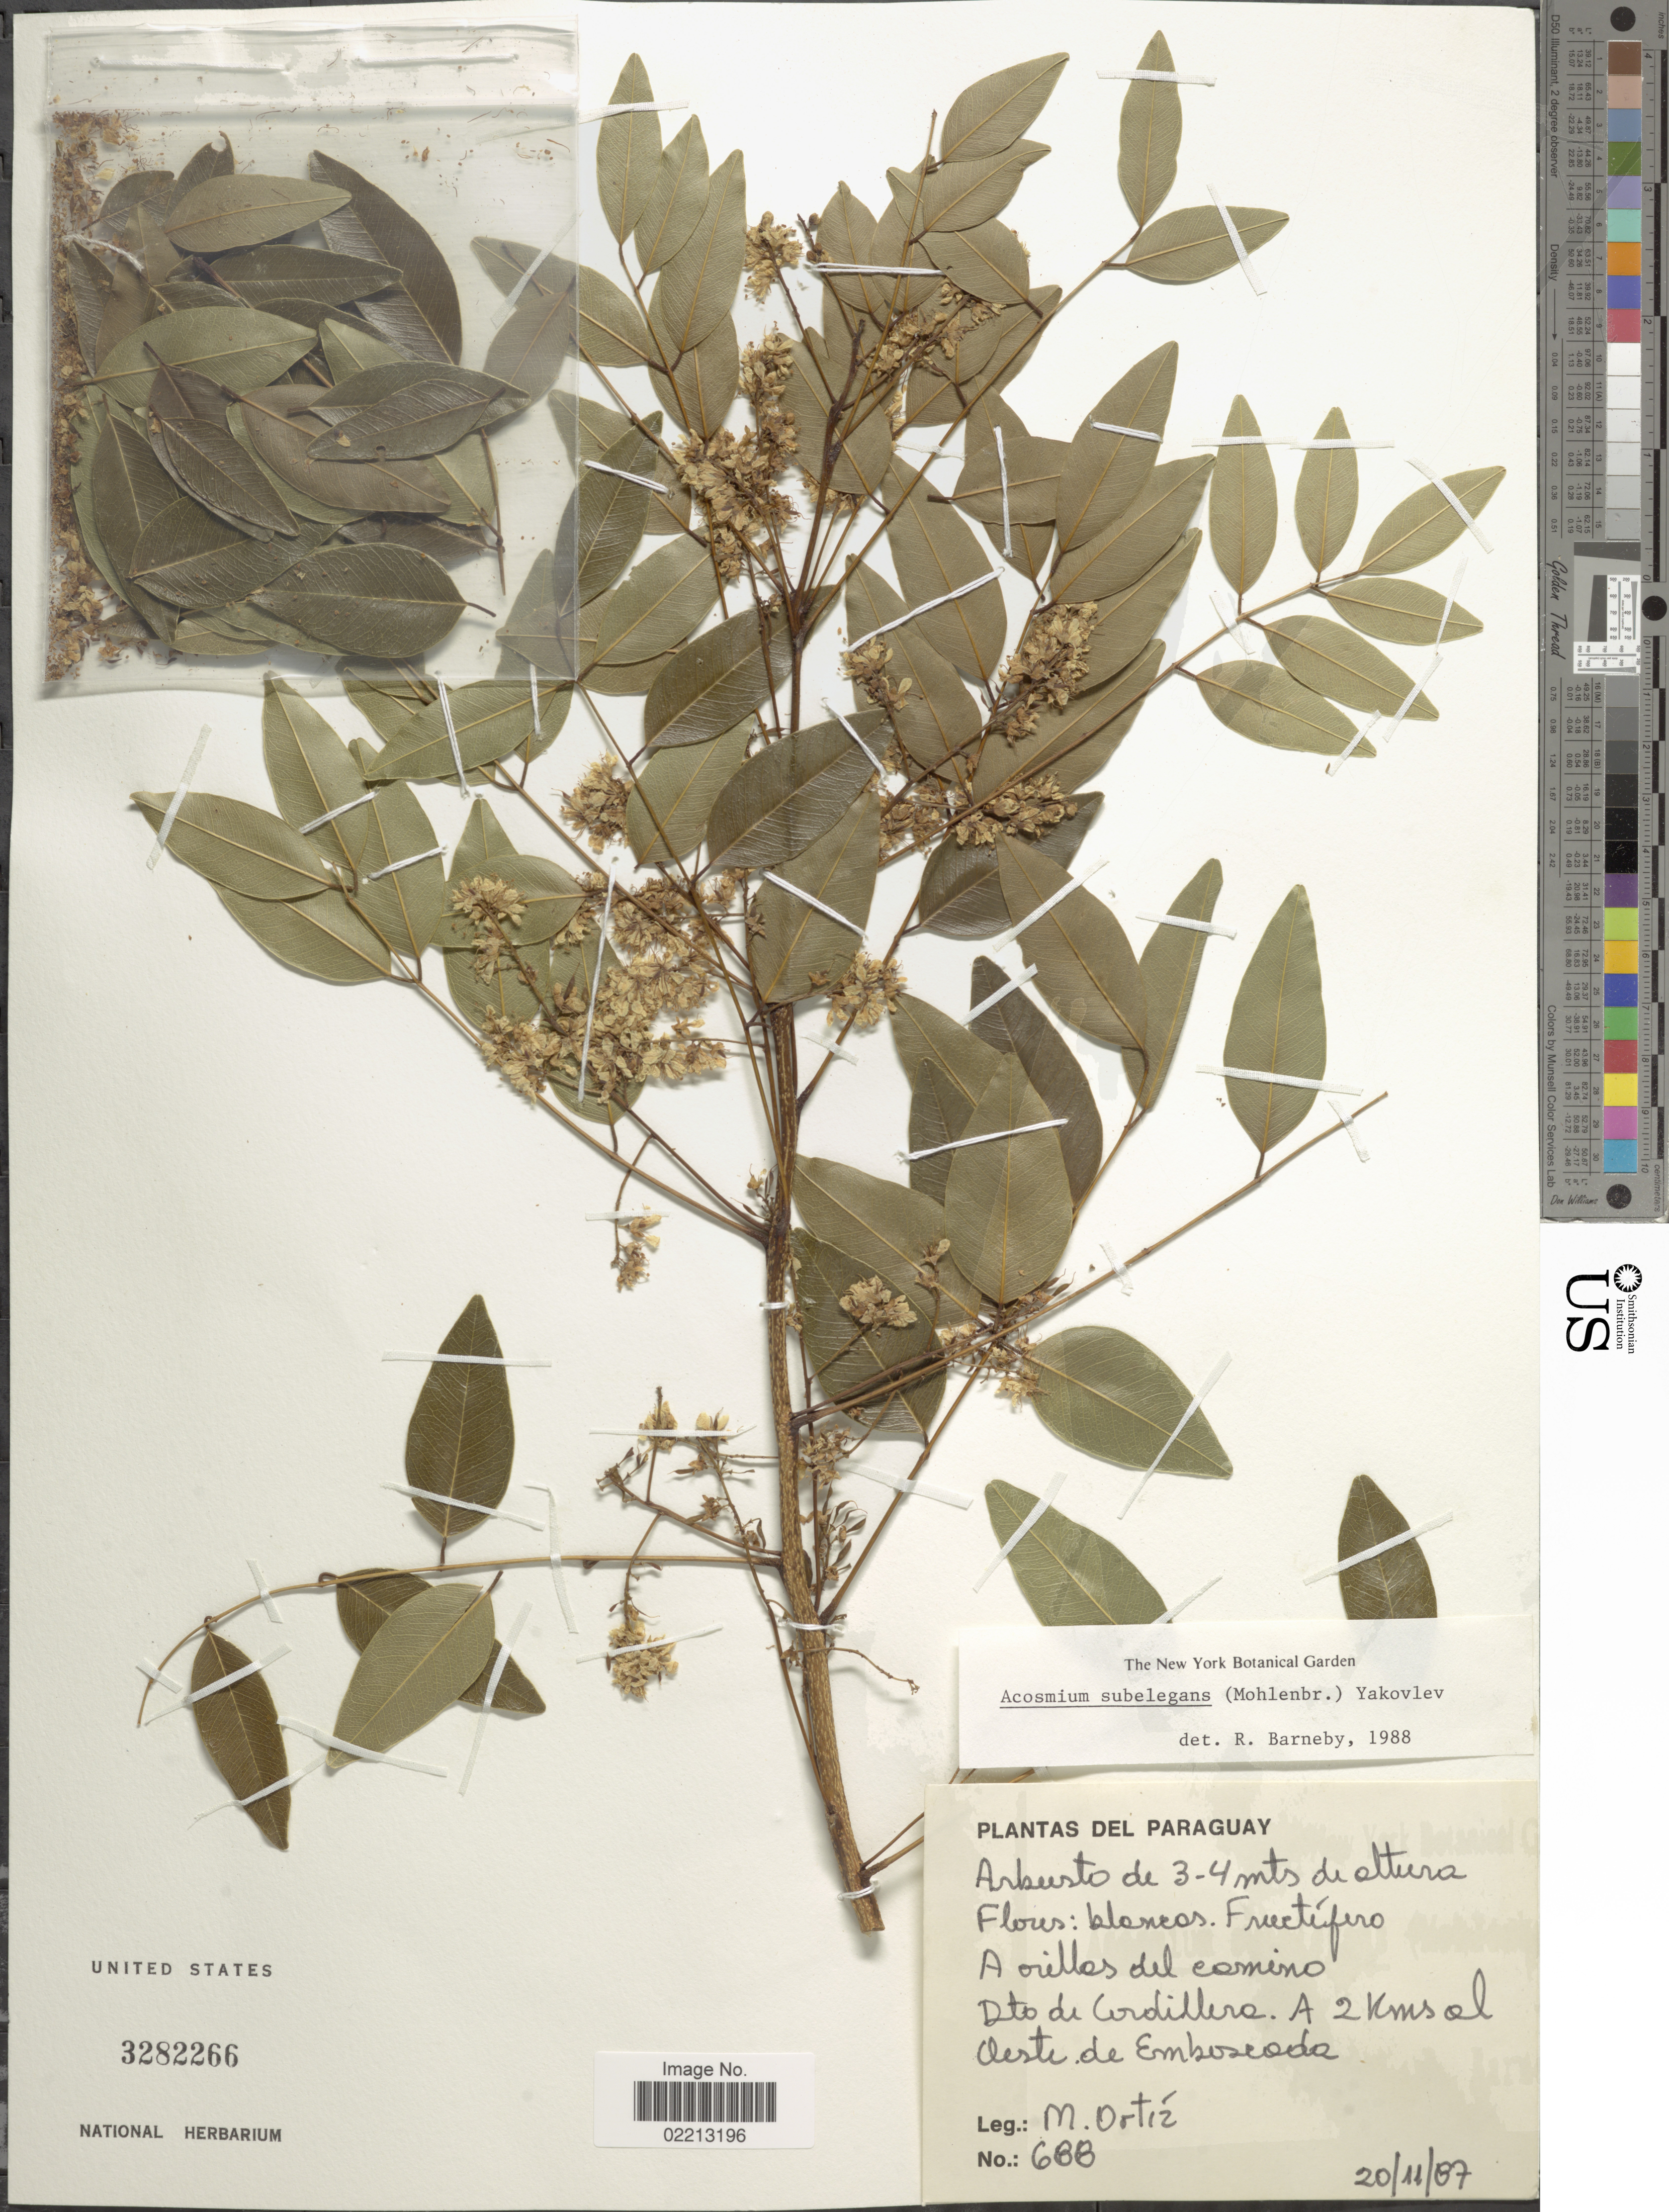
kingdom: Plantae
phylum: Tracheophyta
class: Magnoliopsida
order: Fabales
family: Fabaceae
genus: Acosmium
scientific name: Acosmium subelegans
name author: (Mohlenbr.) Yakovlev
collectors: M. Ortíz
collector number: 688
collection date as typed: Transcribed d/m/y: 20/11/87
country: Paraguay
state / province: Cordillera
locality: A 2 kms al oeste de Emboscada,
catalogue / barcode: US 3282266